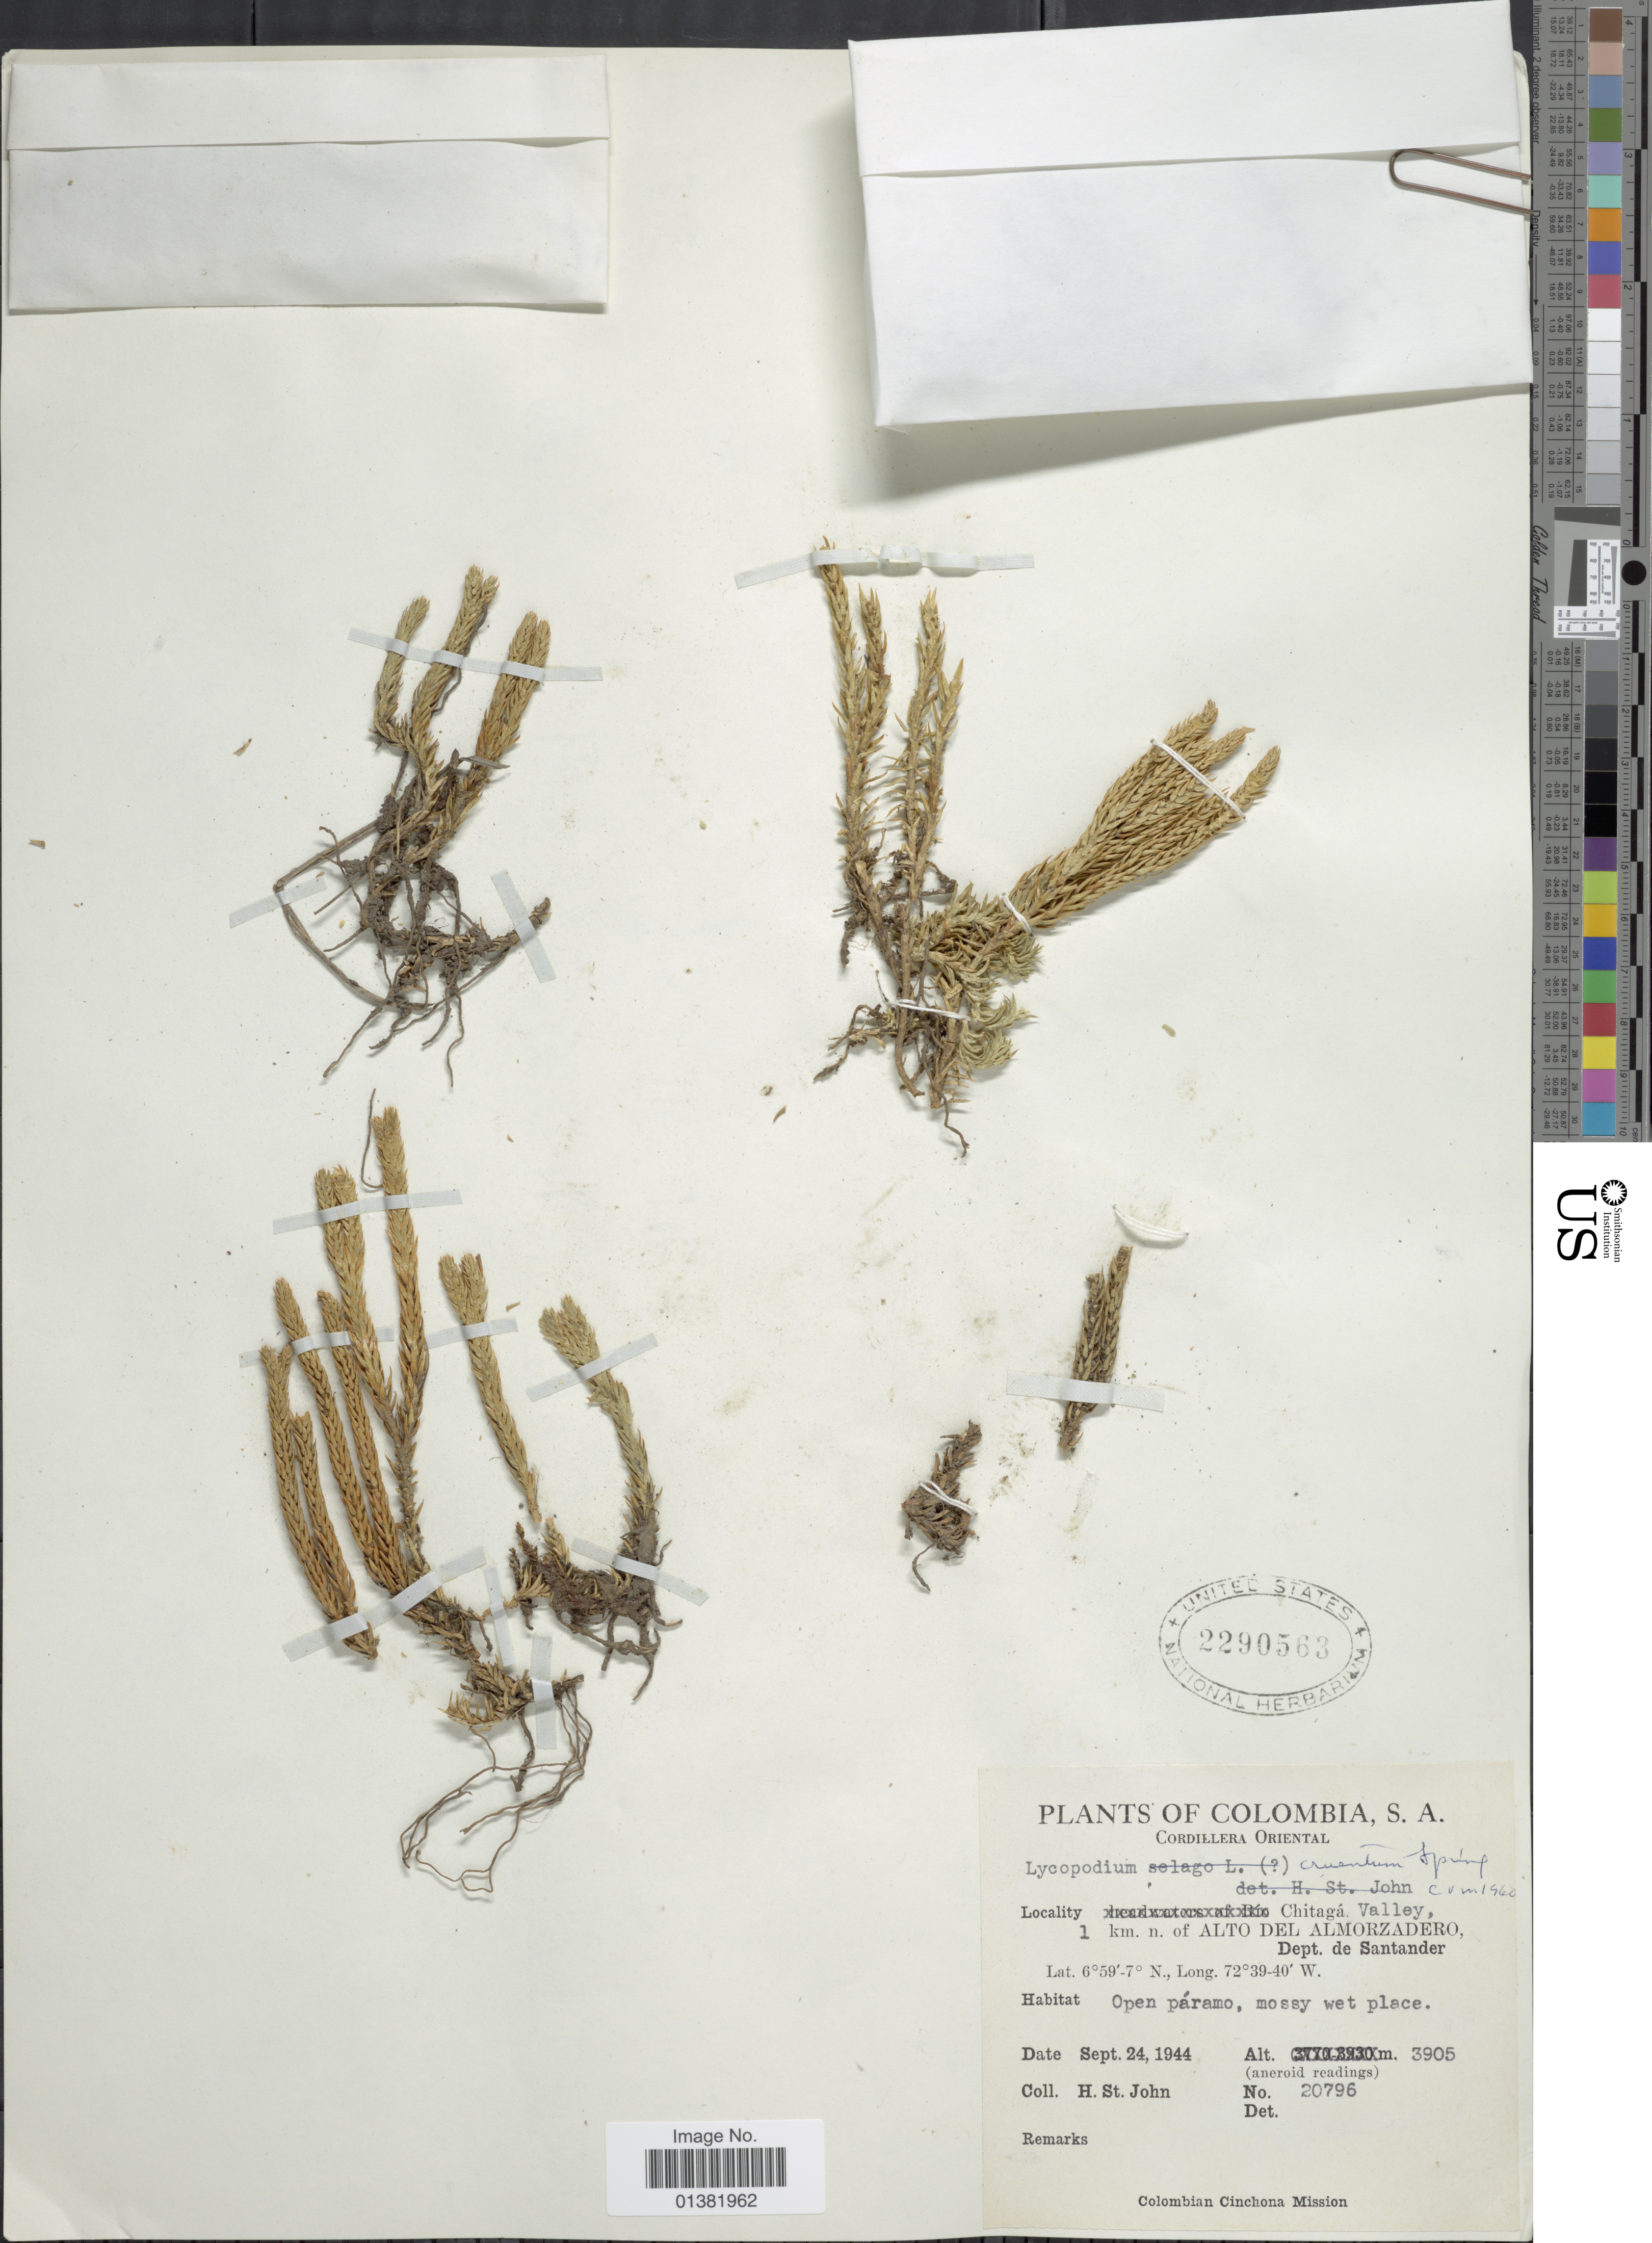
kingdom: Plantae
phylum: Tracheophyta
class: Lycopodiopsida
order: Lycopodiales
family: Lycopodiaceae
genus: Phlegmariurus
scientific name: Phlegmariurus cruentus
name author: (Spring) B. Øllg.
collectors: H. St. John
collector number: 20796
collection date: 1944-09-24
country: Colombia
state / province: Santander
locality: Cordillera Oriental, 1 km. n. of Alto del Almorzadero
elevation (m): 3905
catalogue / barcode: US 2290563